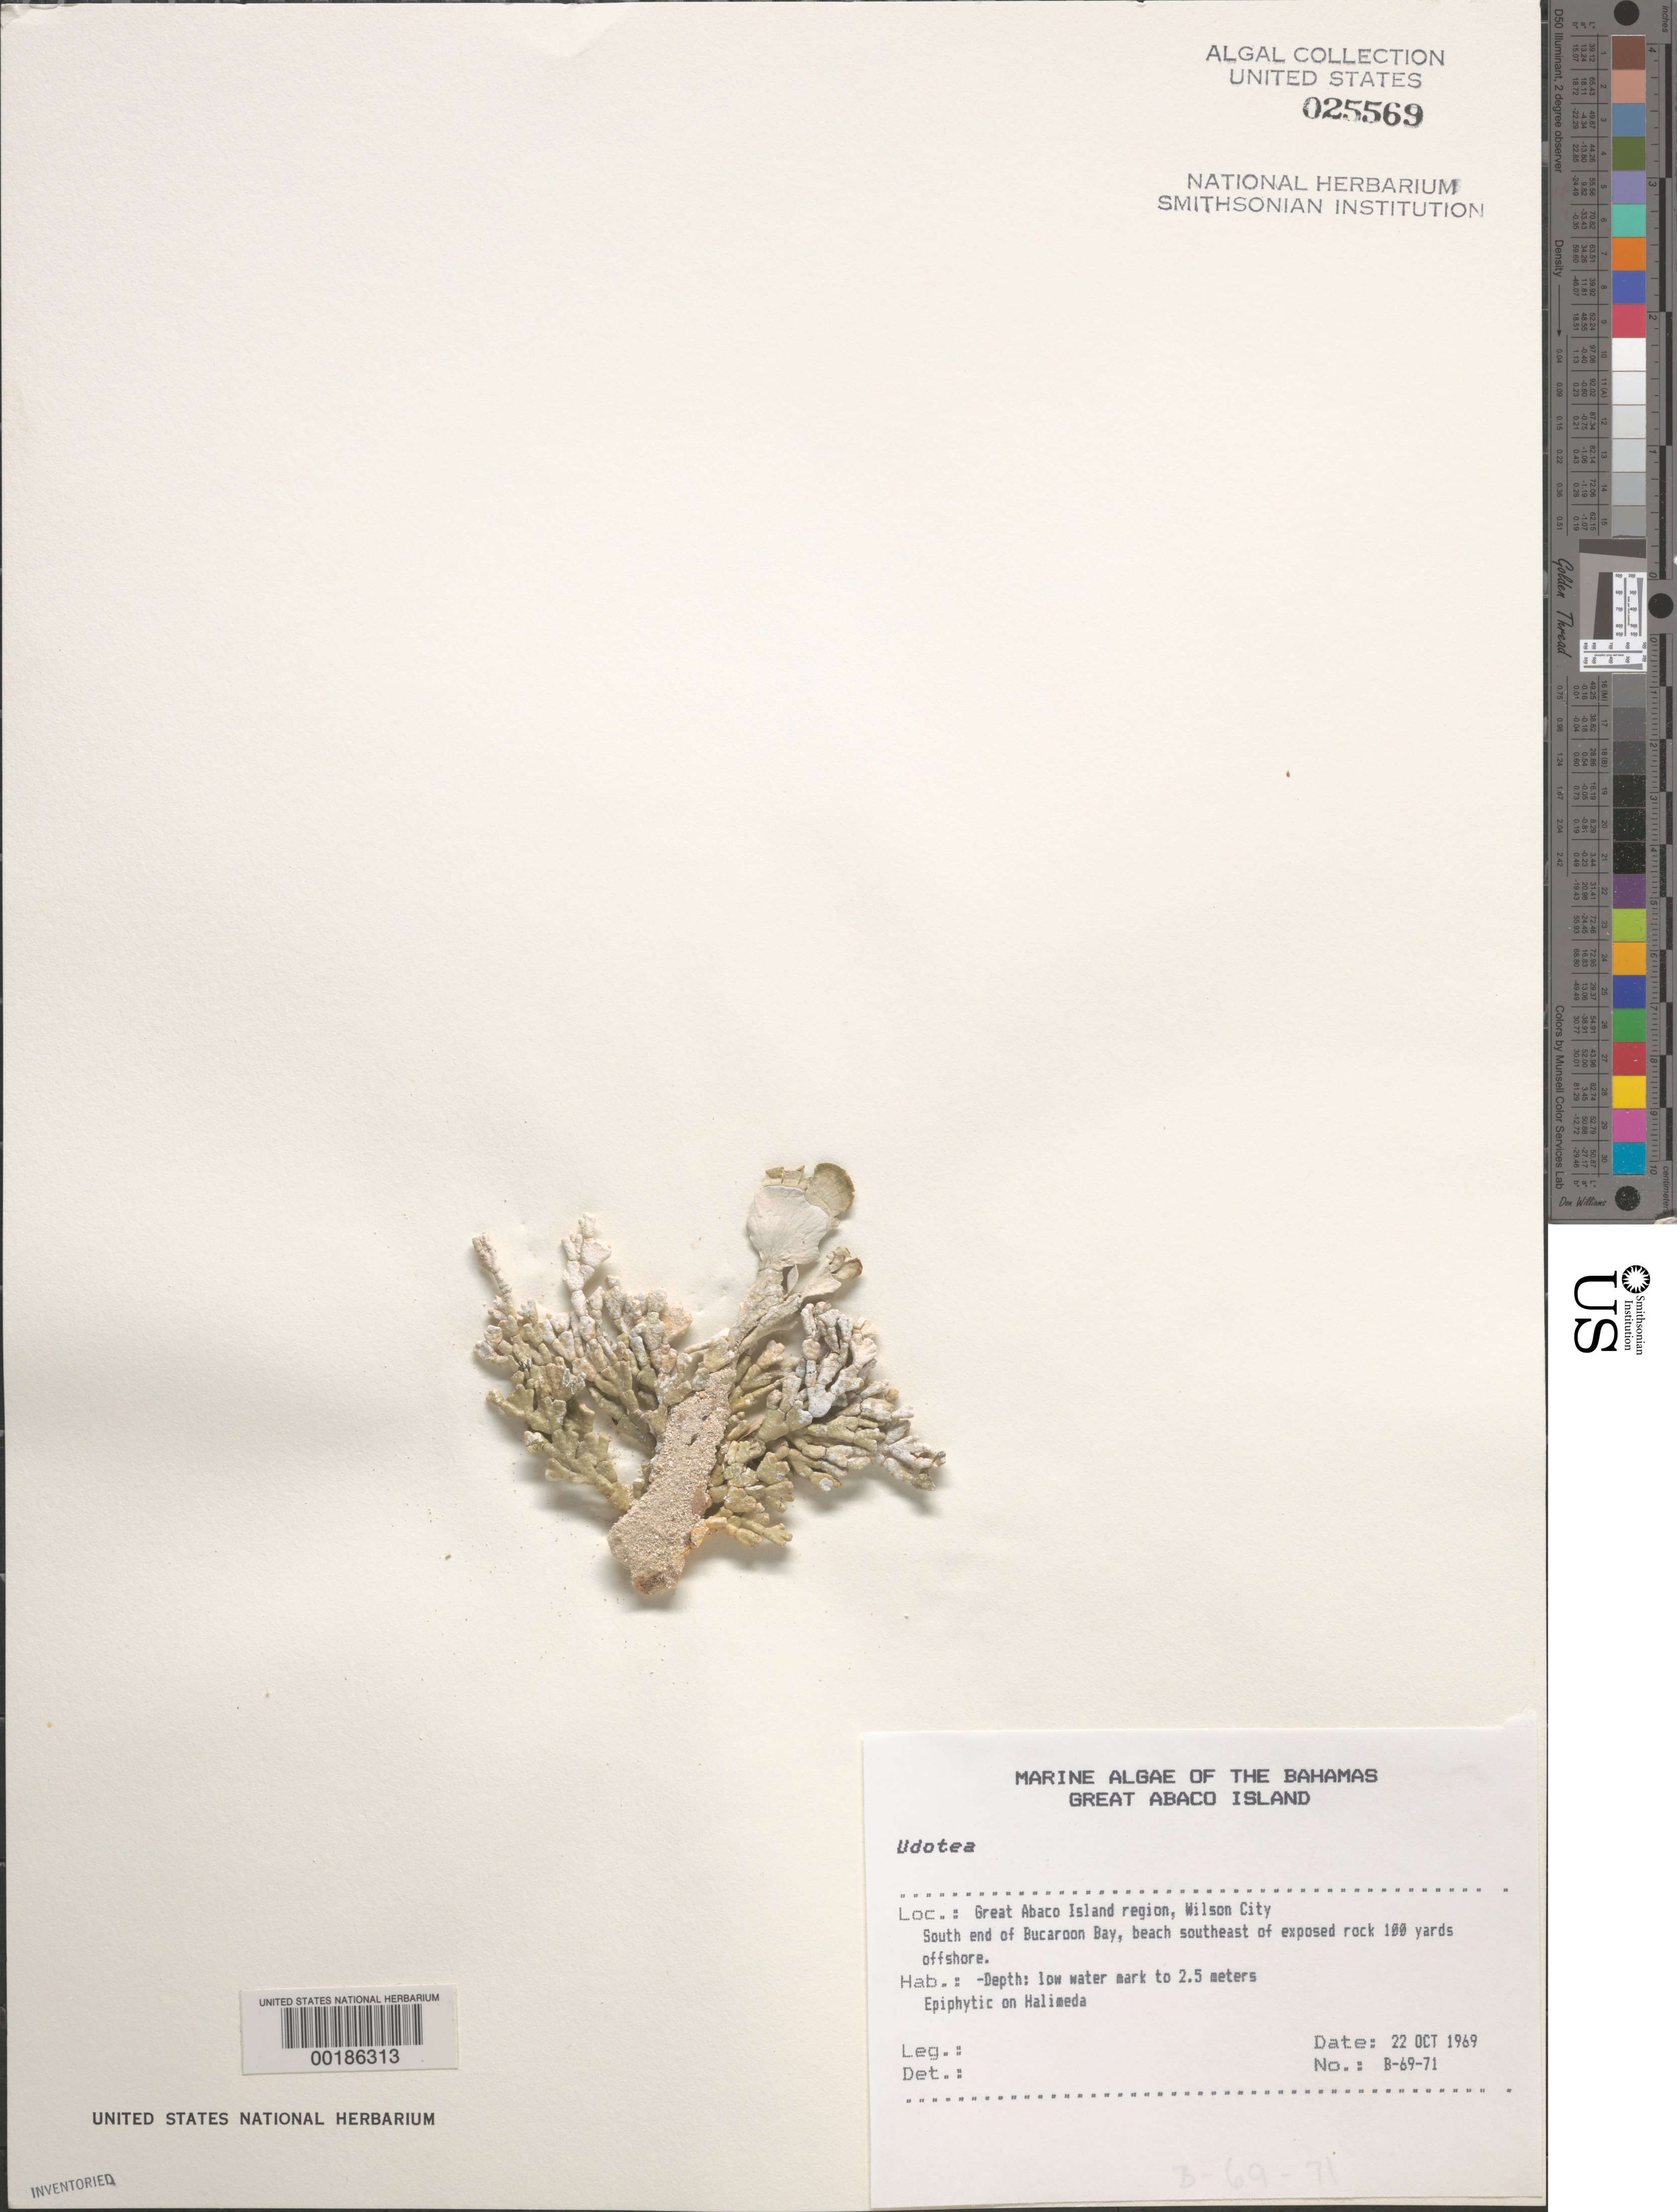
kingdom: Plantae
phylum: Chlorophyta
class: Ulvophyceae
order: Bryopsidales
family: Udoteaceae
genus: Udotea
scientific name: Udotea sp.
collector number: B-69-71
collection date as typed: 22 Oct 1969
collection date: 1969-10-22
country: Bahamas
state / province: Abaco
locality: Wilson city, great abaco island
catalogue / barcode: US 25569